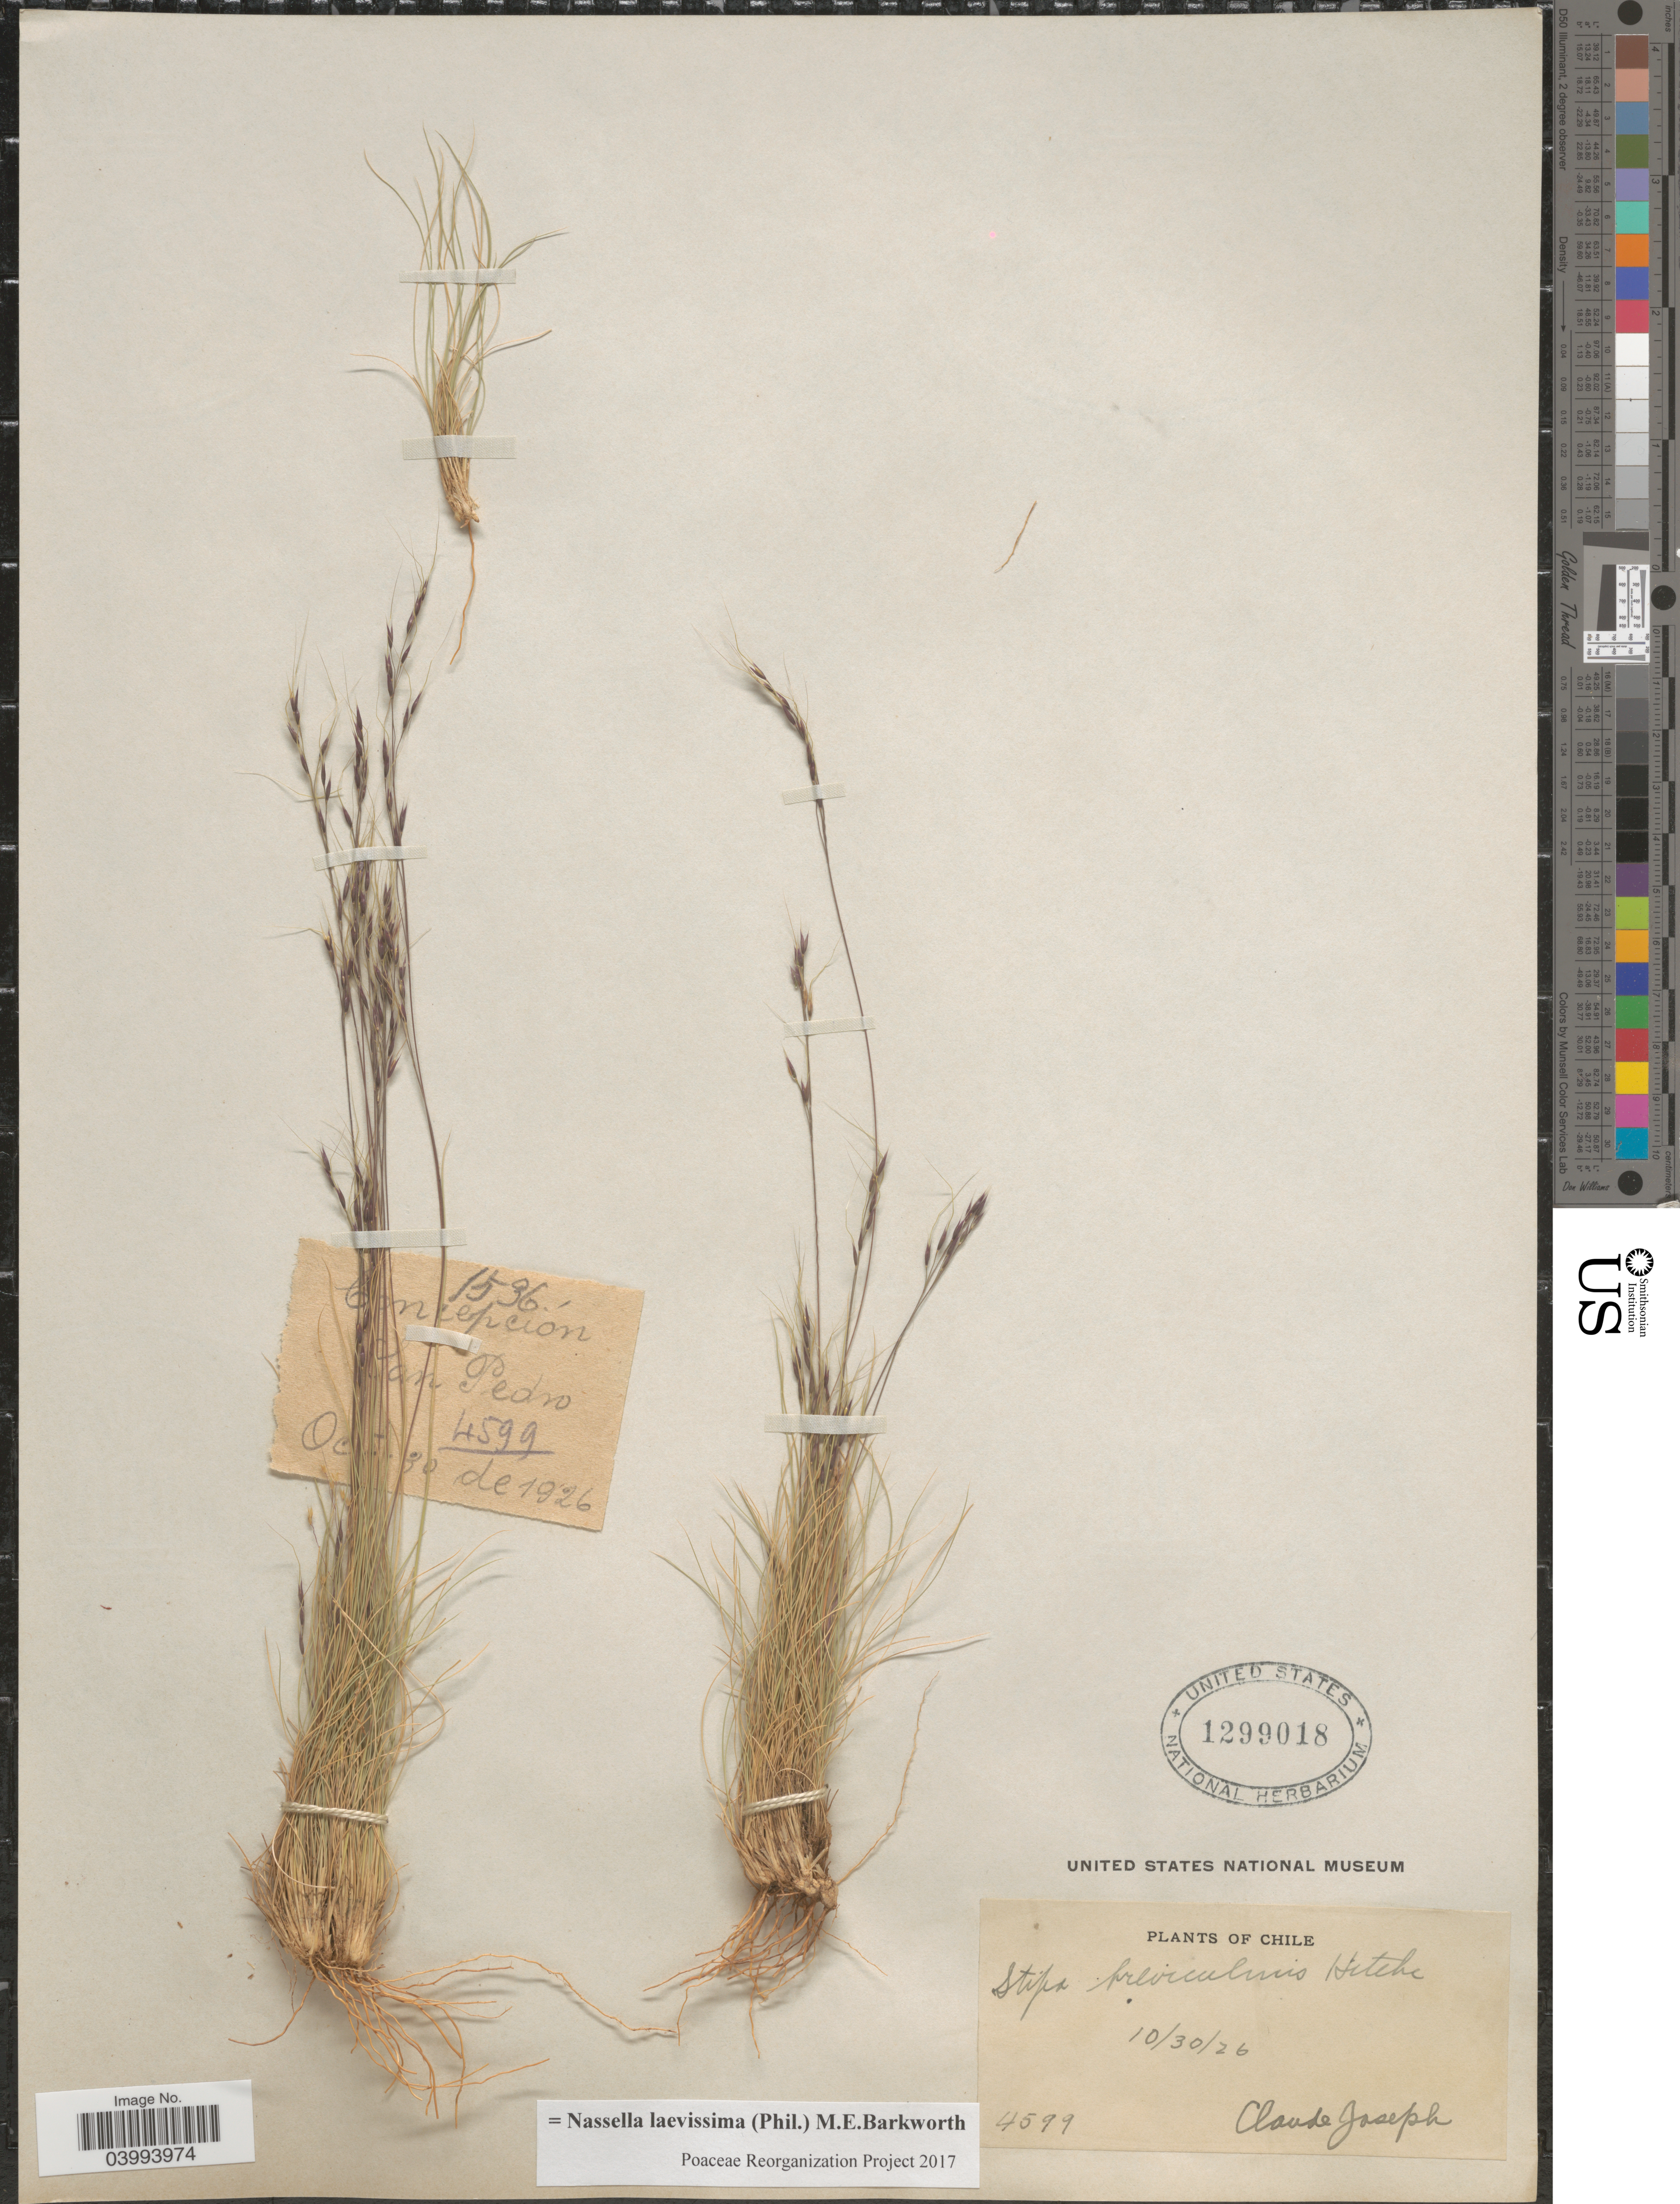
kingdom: Plantae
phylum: Tracheophyta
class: Liliopsida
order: Poales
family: Poaceae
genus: Nassella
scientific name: Nassella laevissima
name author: (Phil.) Barkworth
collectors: C. Joseph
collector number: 4599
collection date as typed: Transcribed d/m/y: 30/10/26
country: Chile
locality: Concepción. San Pedro.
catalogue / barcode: US 1299018